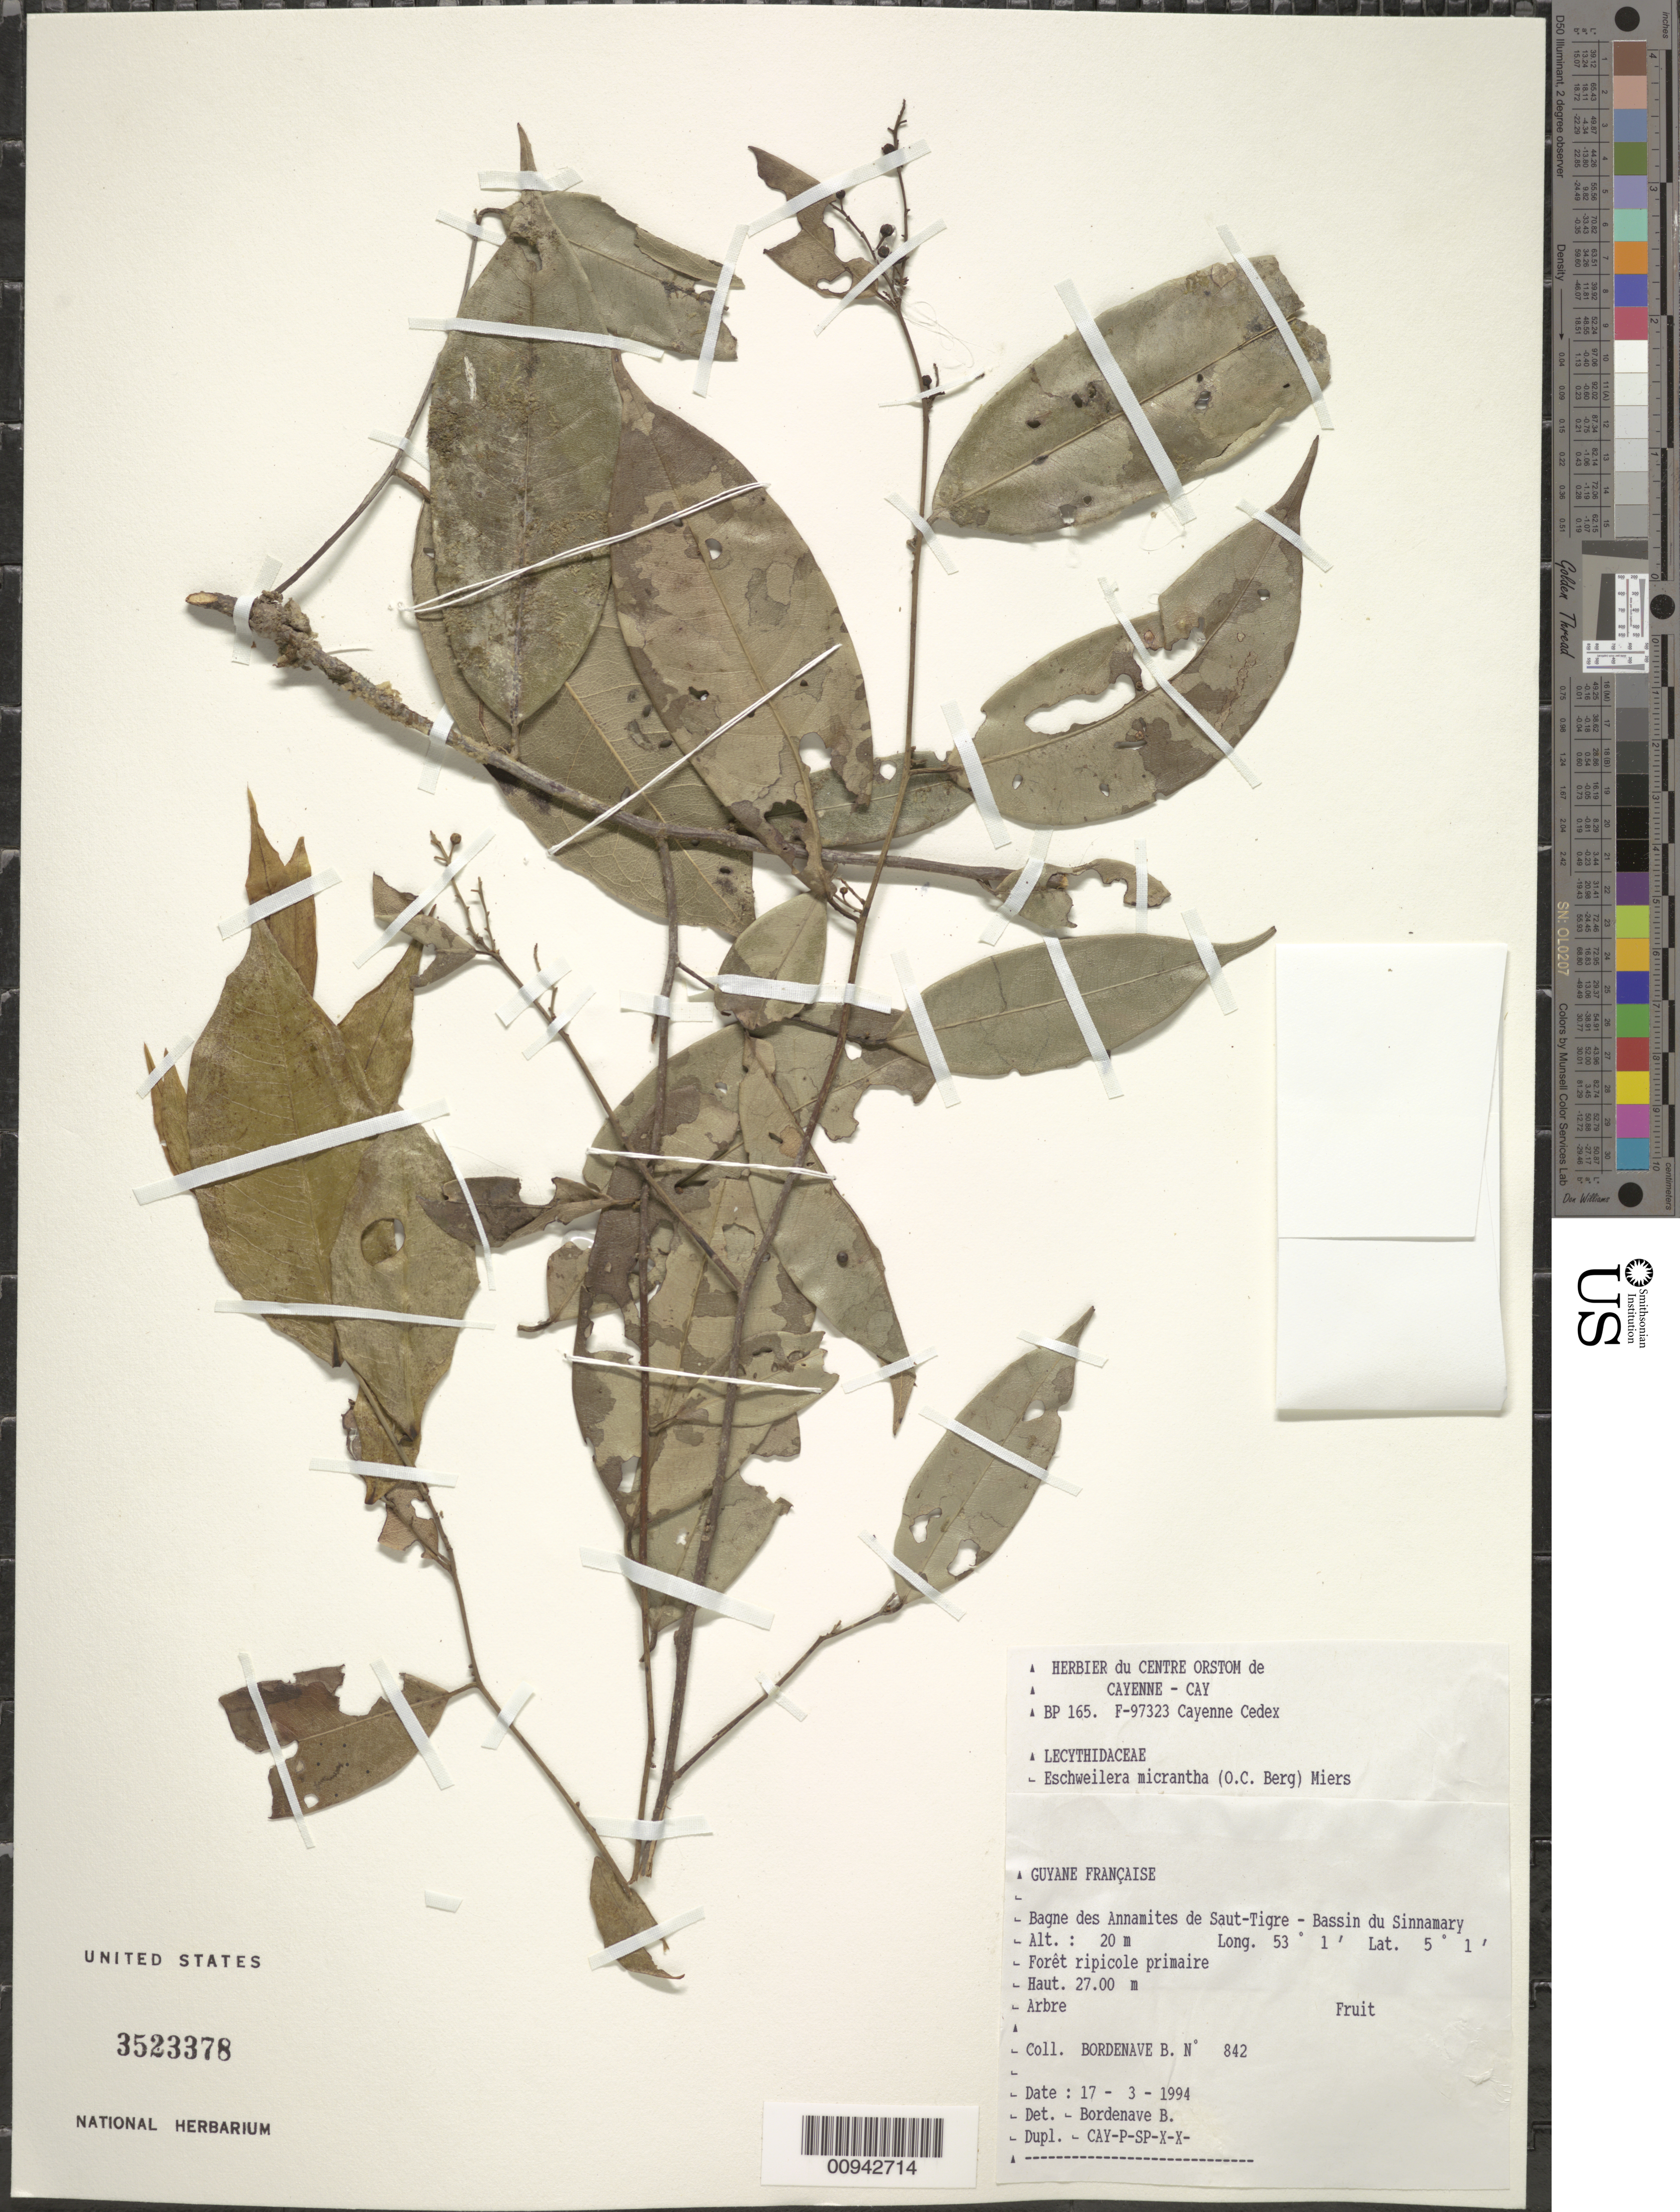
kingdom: Plantae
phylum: Tracheophyta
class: Magnoliopsida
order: Ericales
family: Lecythidaceae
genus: Eschweilera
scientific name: Eschweilera micrantha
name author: (O. Berg) Miers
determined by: Bordenave, B.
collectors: B. Bordenave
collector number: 842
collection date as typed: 17-Mar-94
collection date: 1994-03-17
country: French Guiana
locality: Bagne des Annamites de Saut-Tigre, Bassin du Sinnamary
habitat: Foret ripicole primaire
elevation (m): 20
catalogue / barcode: US 3523378